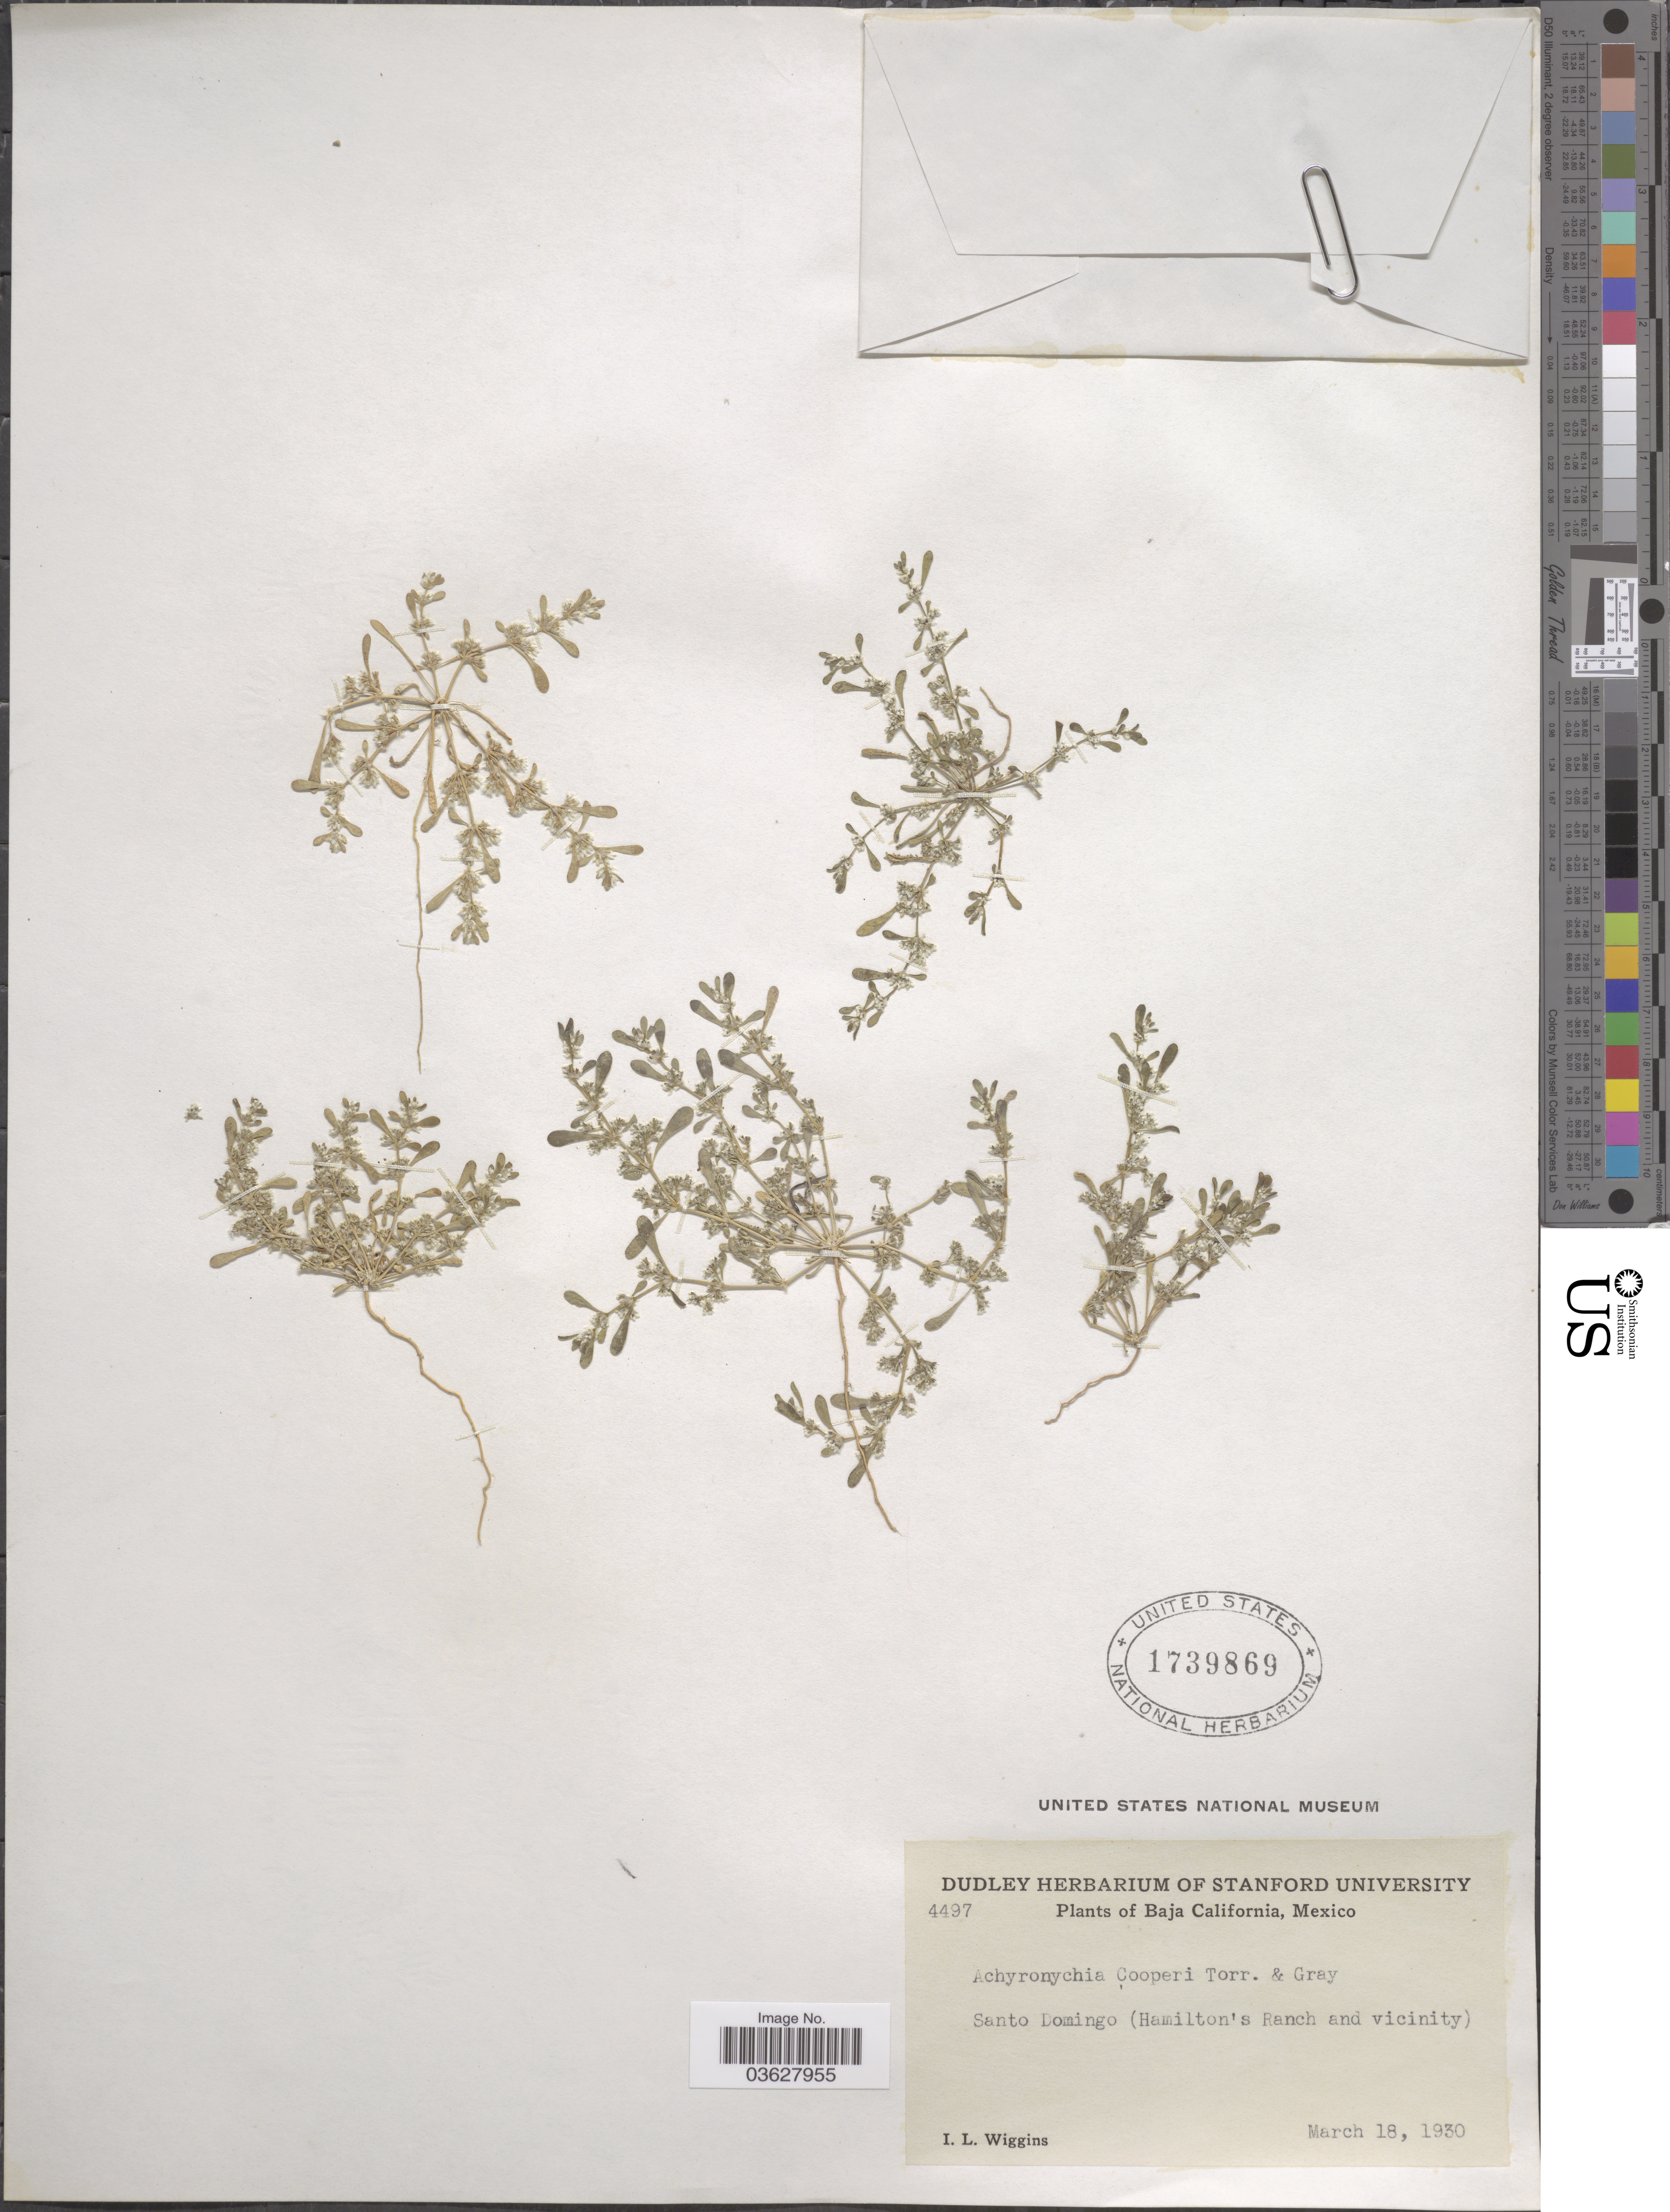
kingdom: Plantae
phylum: Tracheophyta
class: Magnoliopsida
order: Caryophyllales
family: Caryophyllaceae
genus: Achyronychia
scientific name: Achyronychia cooperi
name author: A. Gray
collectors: I. L. Wiggins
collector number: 4497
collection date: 1930-03-18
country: Mexico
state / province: Baja California Sur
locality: Santo Domingo (Hamilton's Ranch and vicinity).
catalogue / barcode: US 1739869